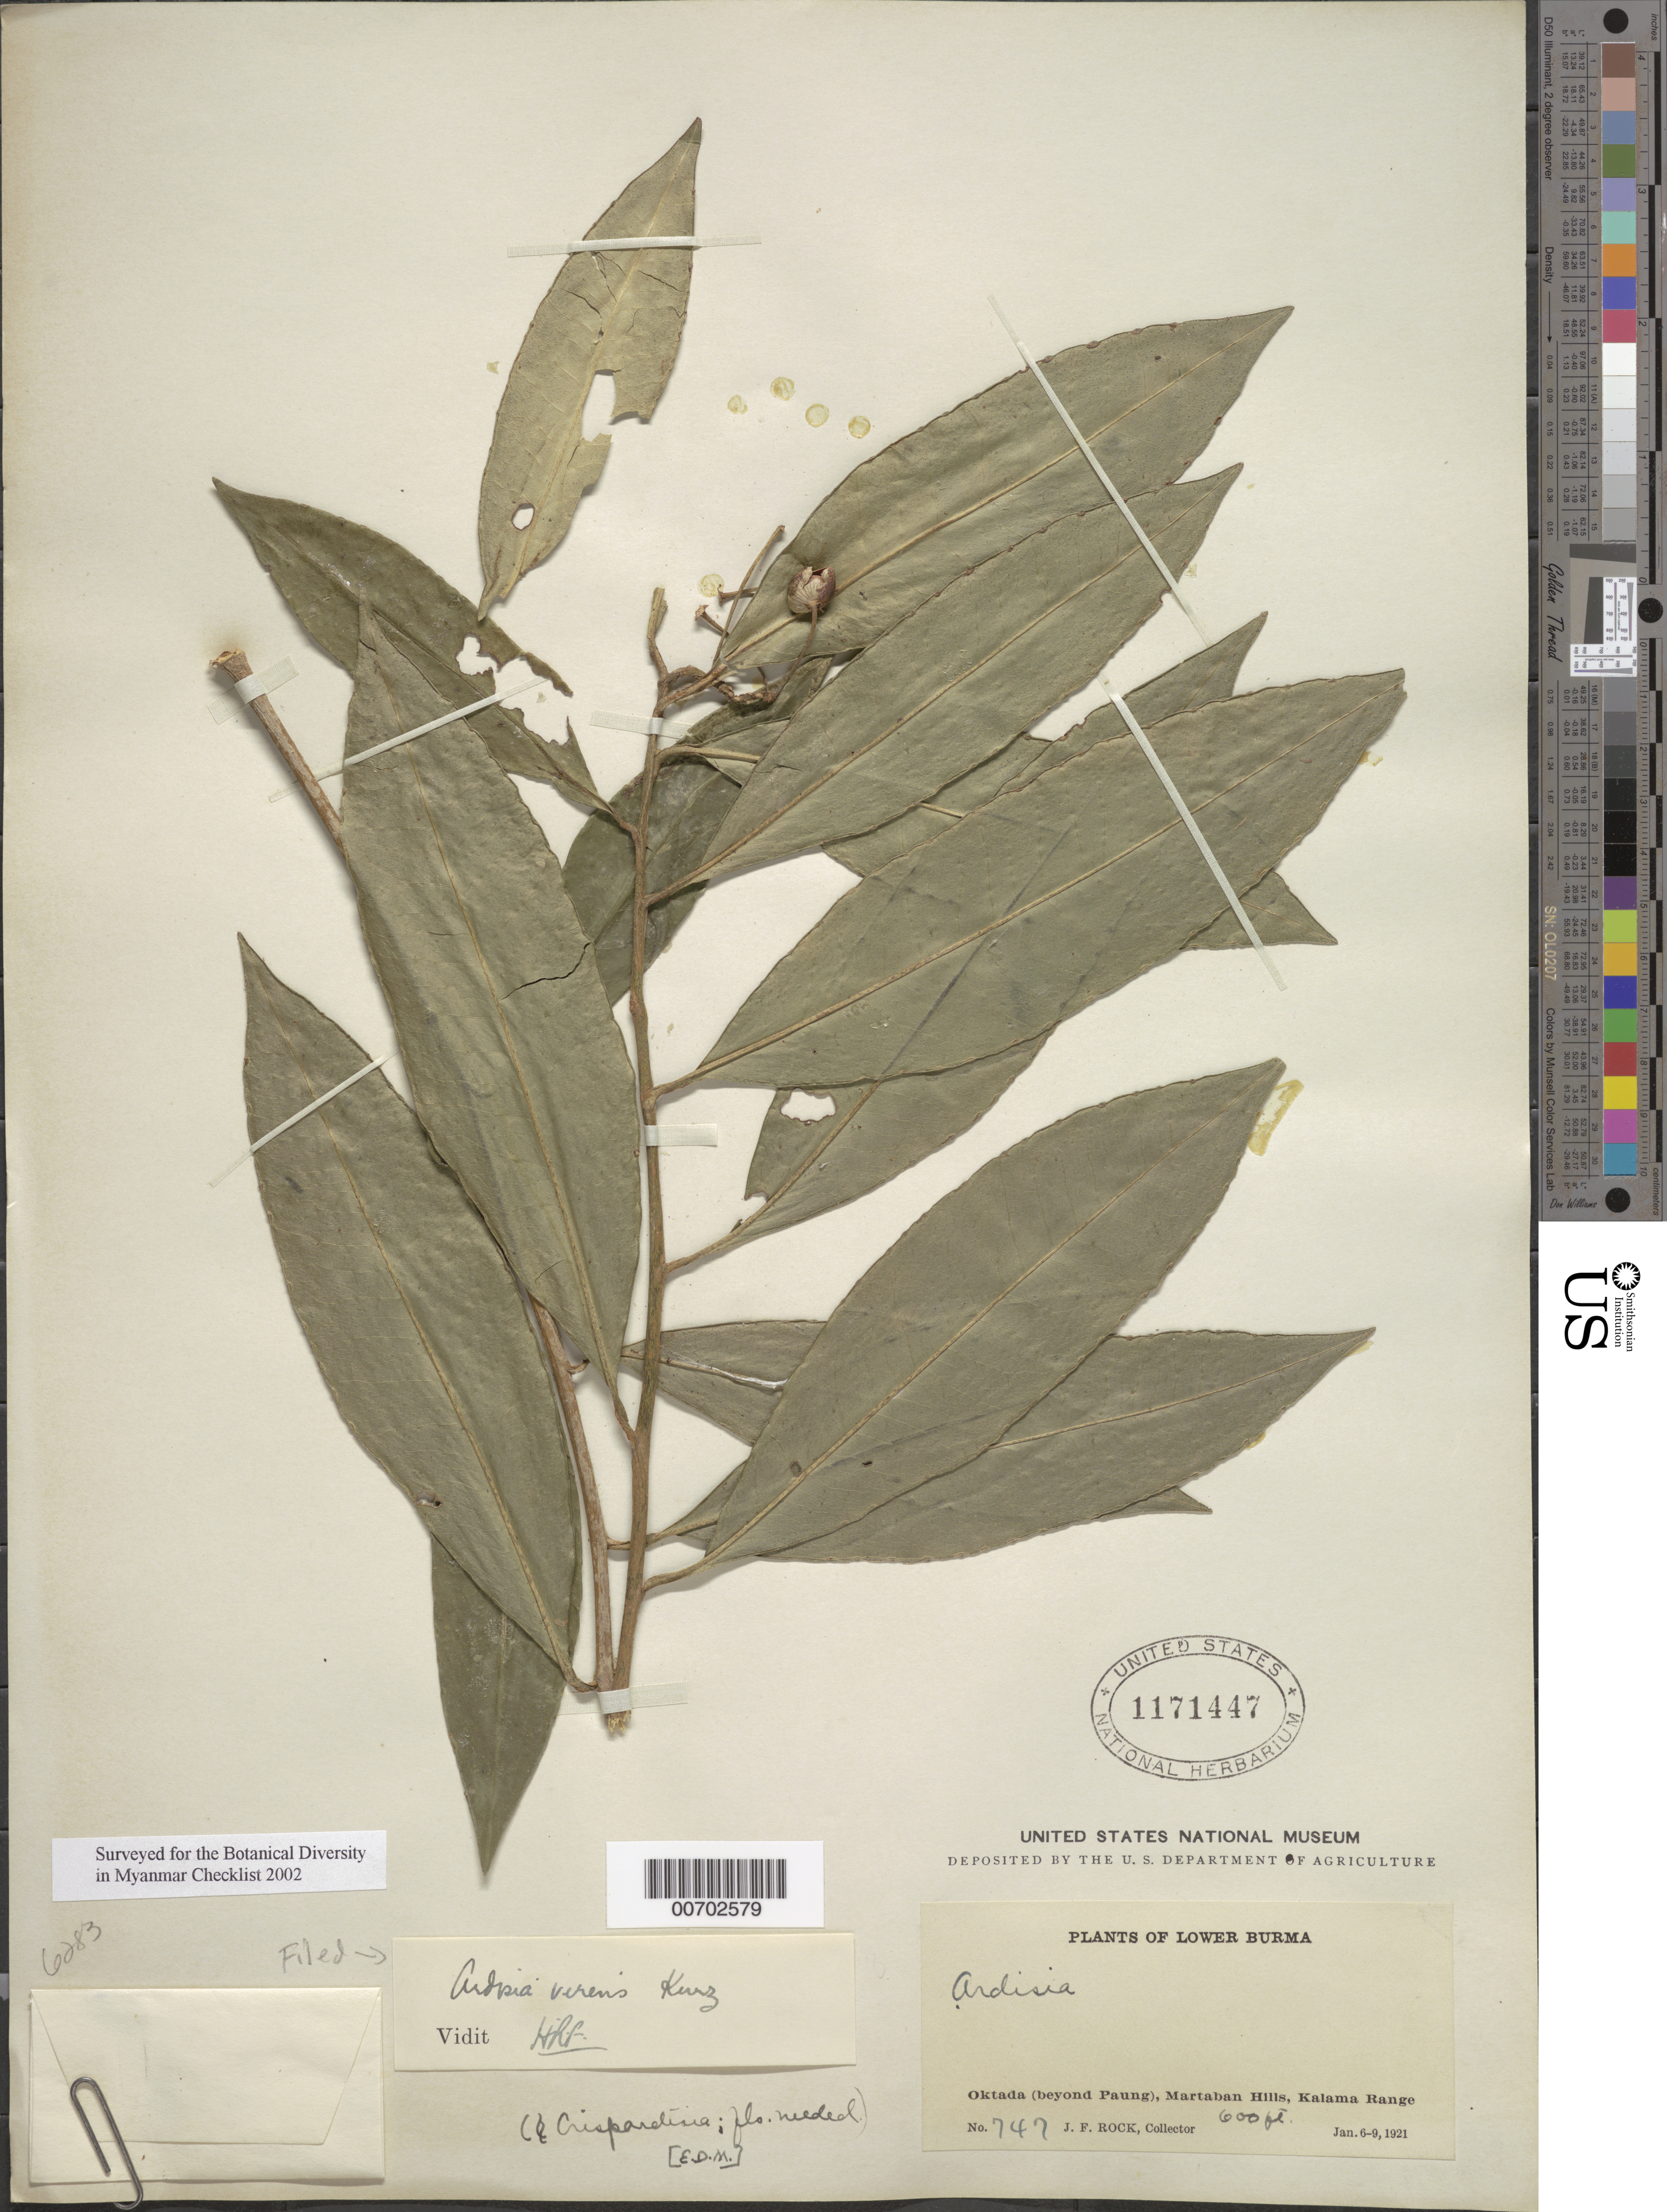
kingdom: Plantae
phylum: Tracheophyta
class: Magnoliopsida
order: Ericales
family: Primulaceae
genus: Ardisia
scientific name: Ardisia virens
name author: Kurz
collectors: J. F. Rock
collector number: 747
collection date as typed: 06 Jan 1921 to 09 Jan 1921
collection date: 1921-01-06/1921-01-09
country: Myanmar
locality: Rakhine, Oktada (beyond Paung) Martaban Hills, Kalama Range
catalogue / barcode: US 1171447